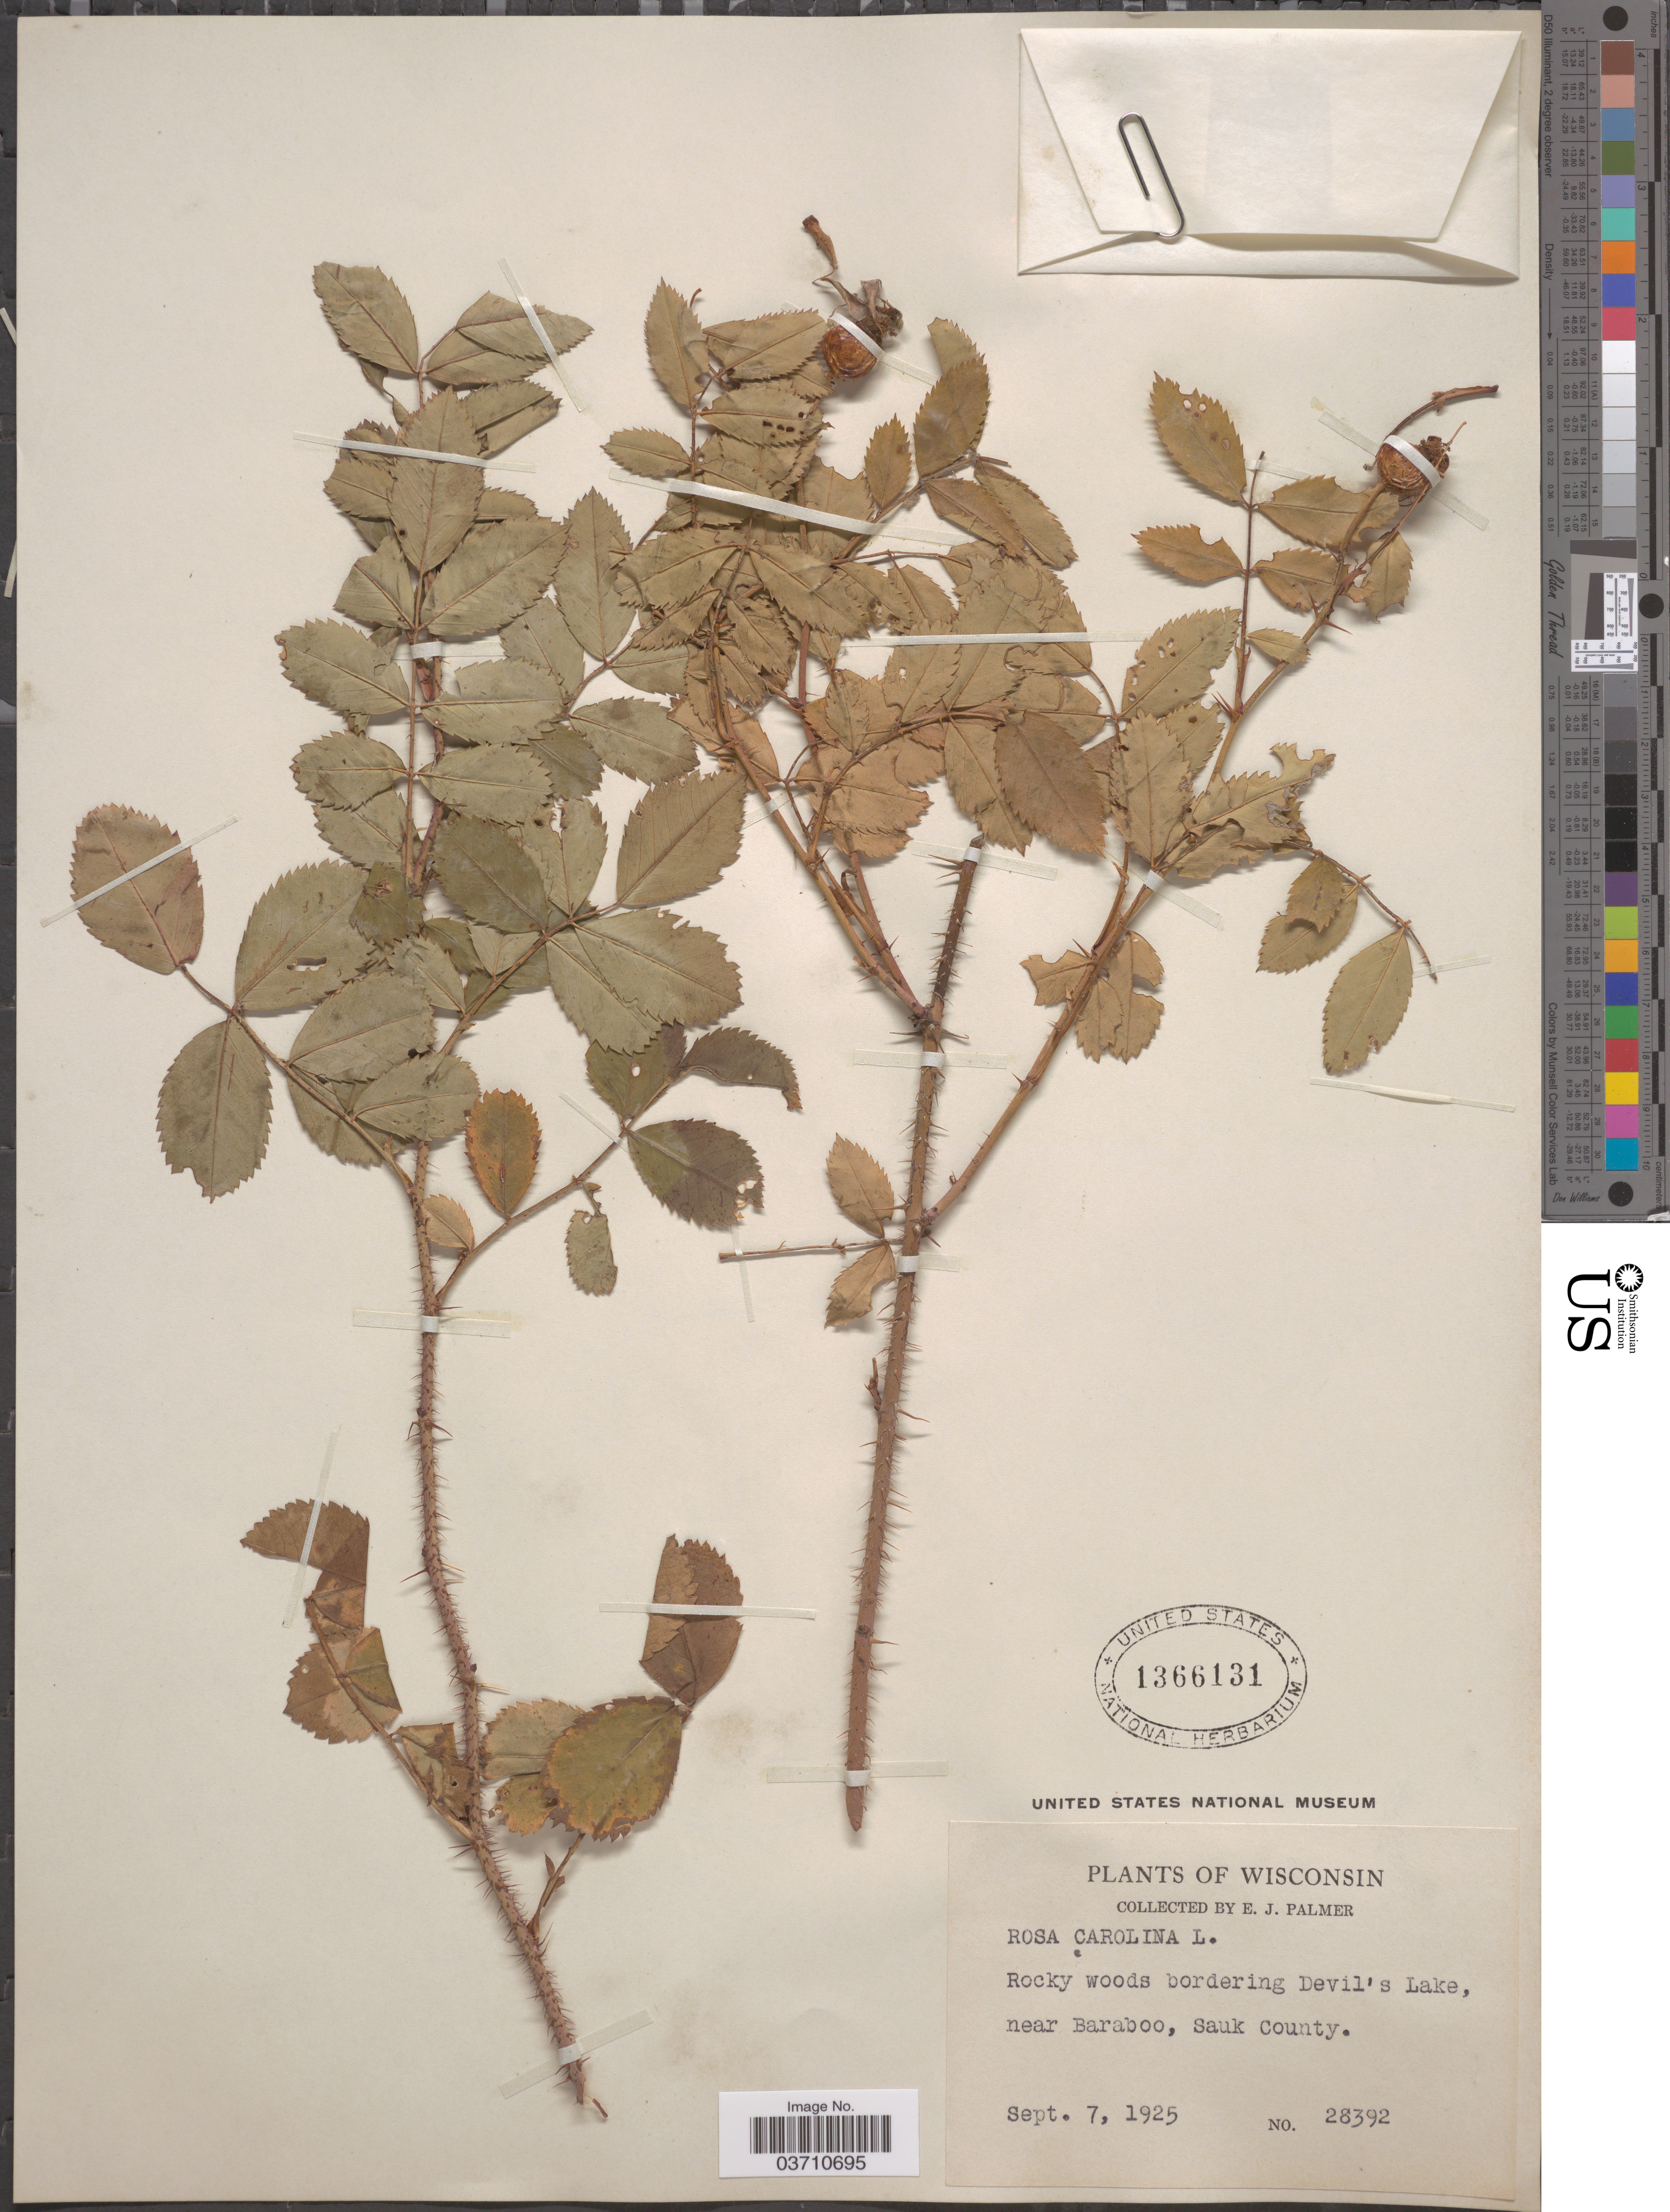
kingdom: Plantae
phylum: Tracheophyta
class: Magnoliopsida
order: Rosales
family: Rosaceae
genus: Rosa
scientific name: Rosa carolina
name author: L.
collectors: E. J. Palmer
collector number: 28392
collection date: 1925-09-07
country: United States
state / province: Wisconsin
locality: Rocky woods bordering Devil's Lake, near Baraboo, Sauk County.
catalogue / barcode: US 1366131